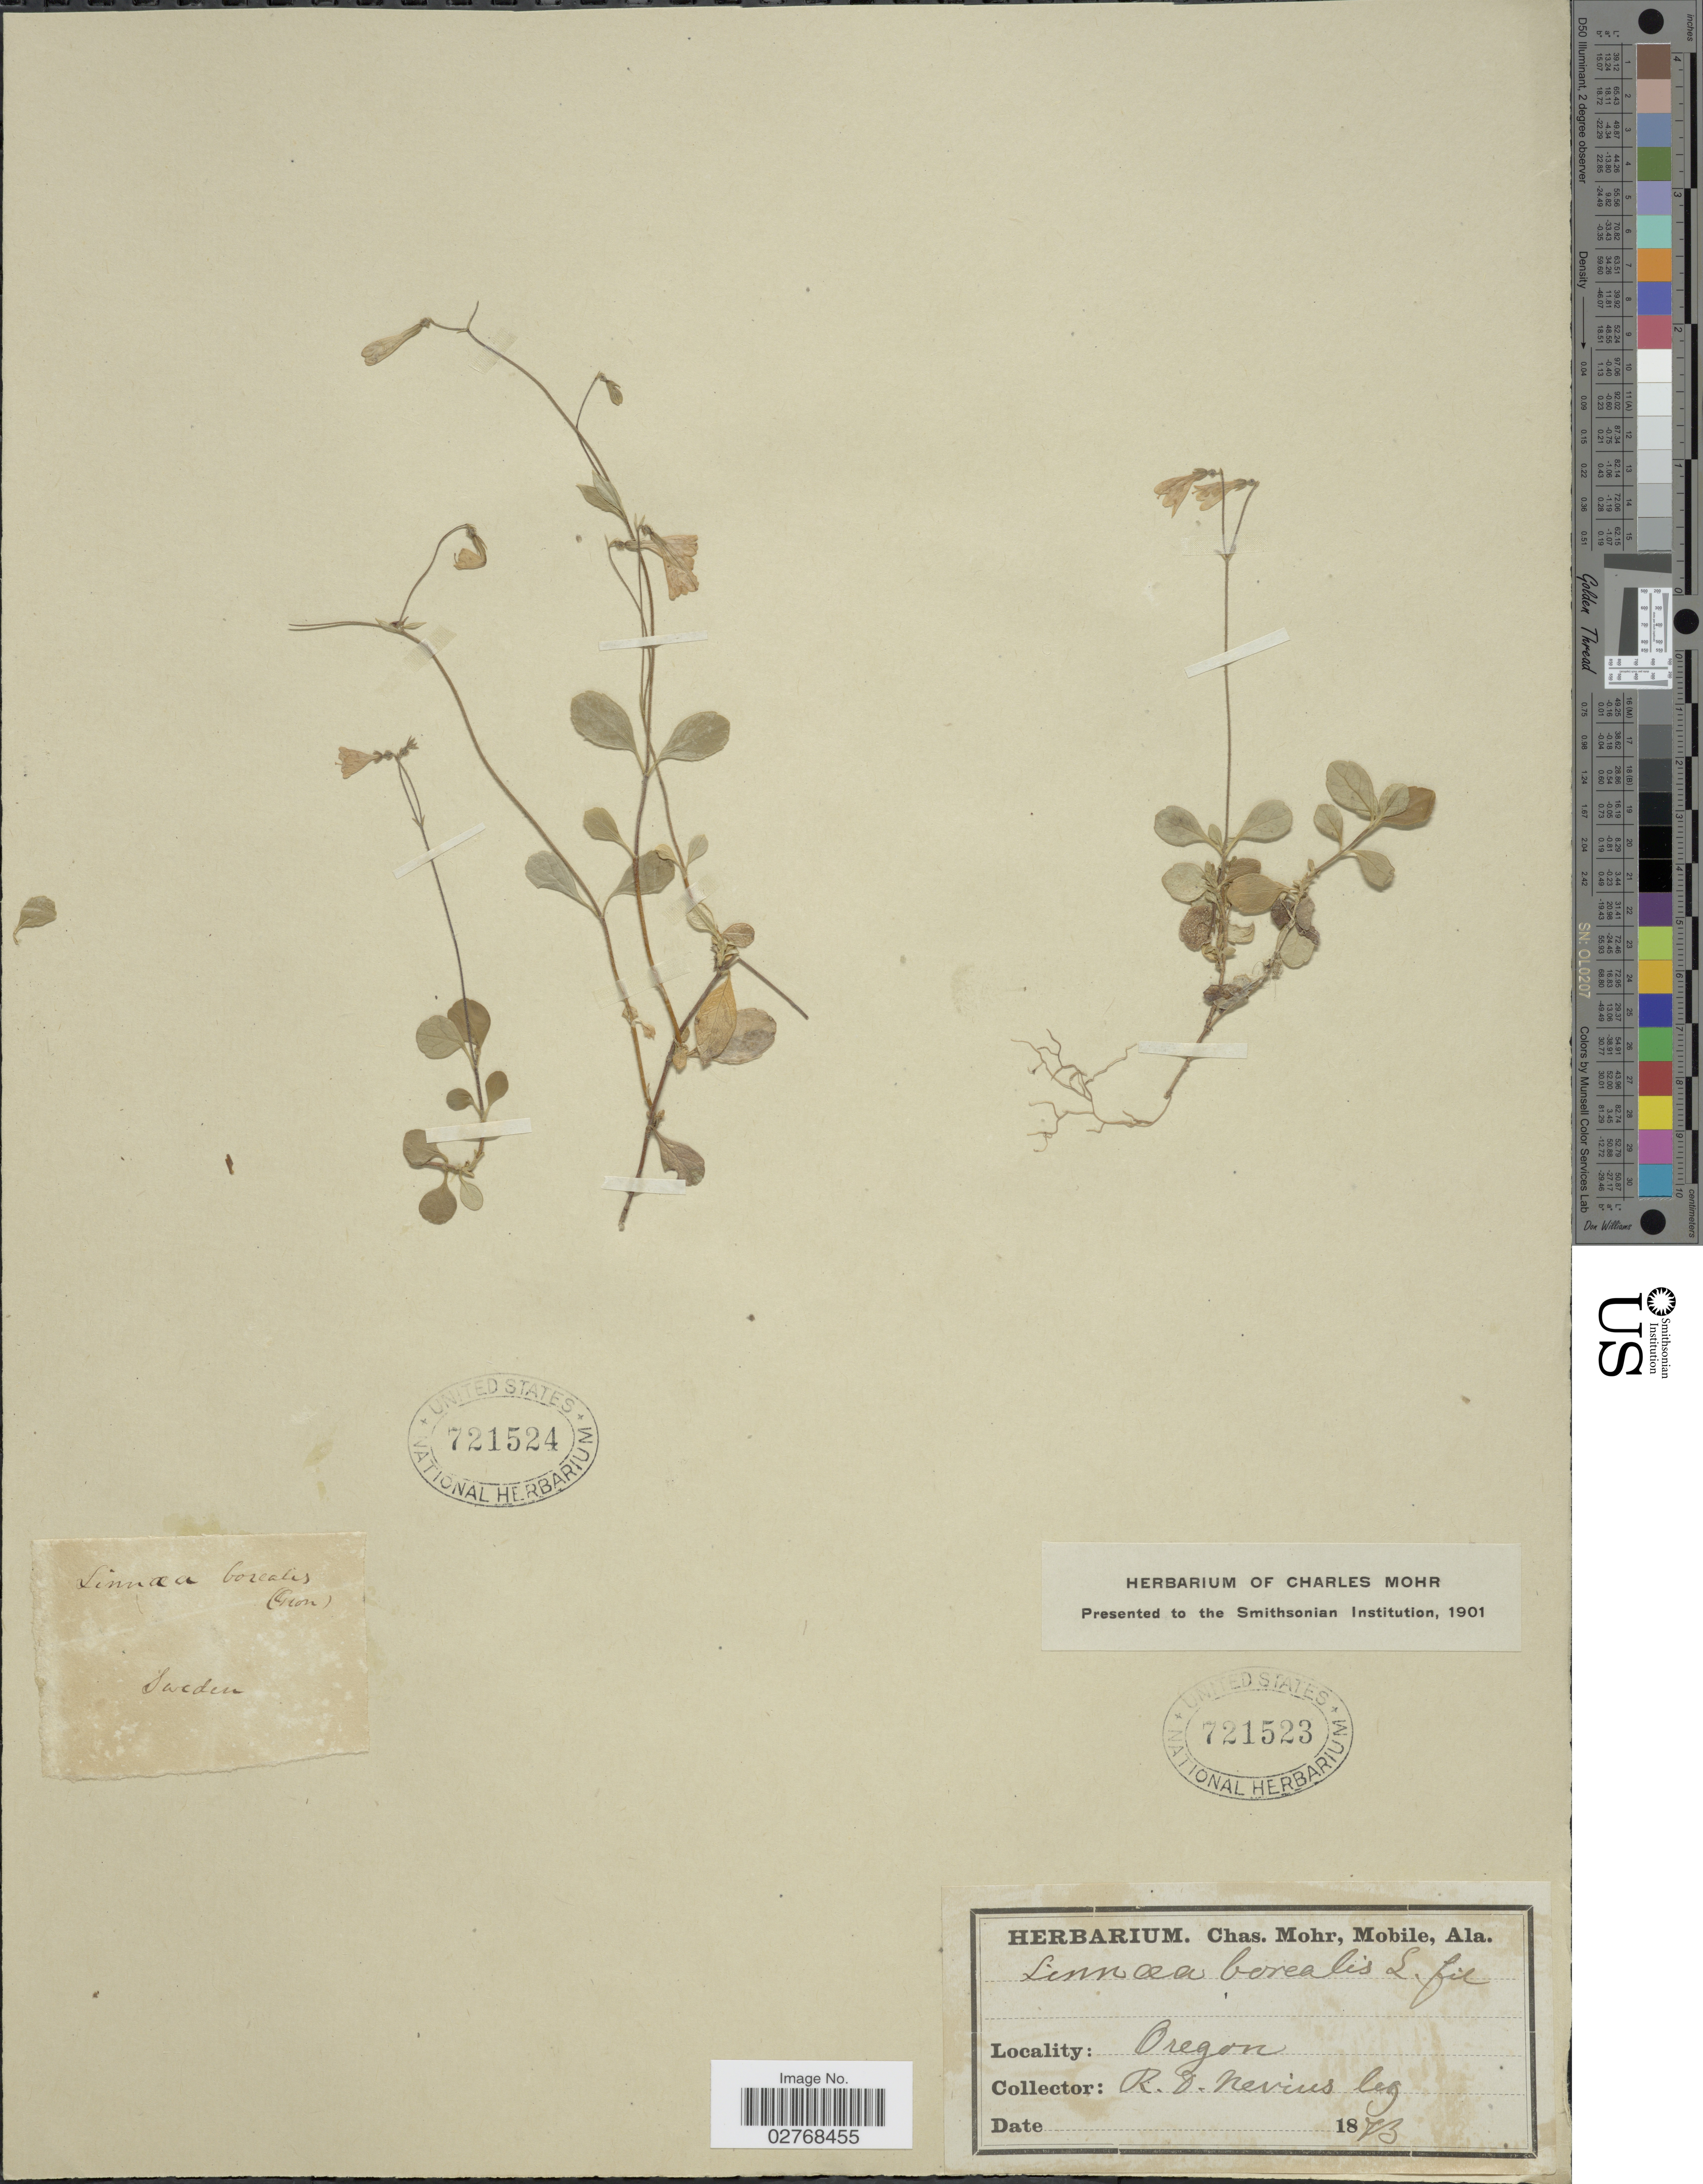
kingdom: Plantae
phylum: Tracheophyta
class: Magnoliopsida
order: Dipsacales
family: Caprifoliaceae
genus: Linnaea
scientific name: Linnaea borealis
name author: L.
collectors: R. Nevius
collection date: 1873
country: United States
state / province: Oregon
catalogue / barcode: US 721523-2